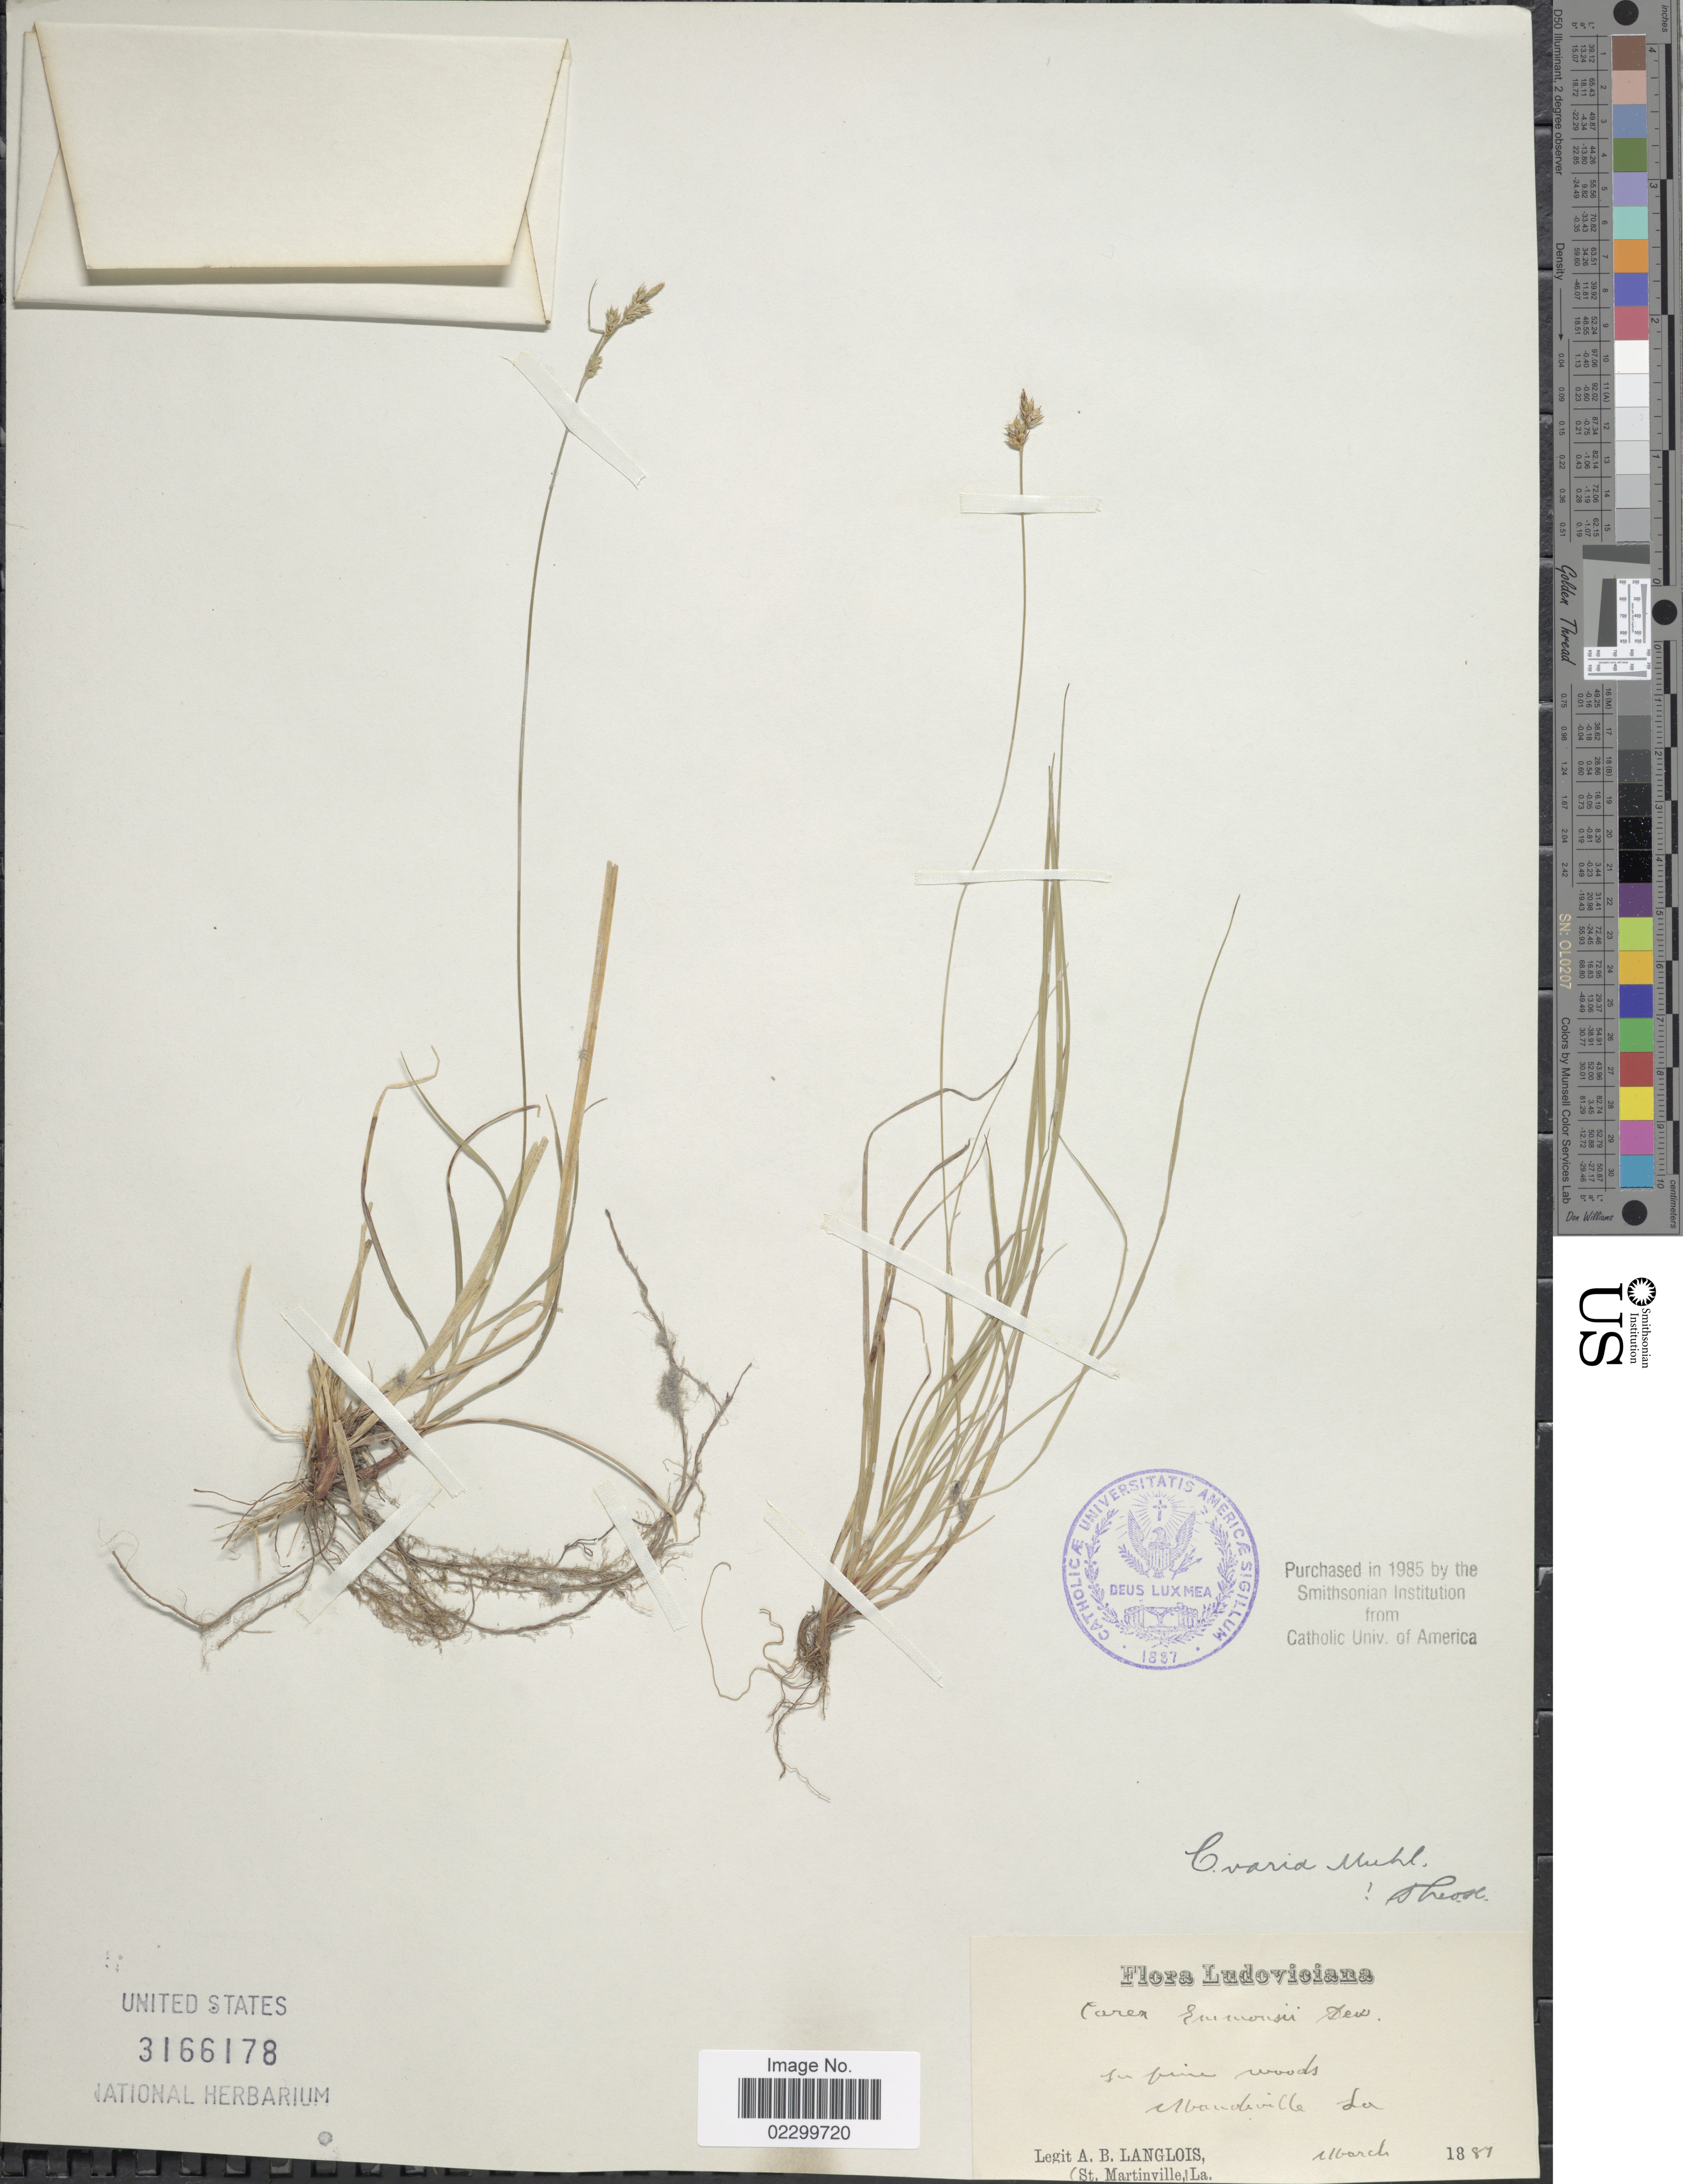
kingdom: Plantae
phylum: Tracheophyta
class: Liliopsida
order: Poales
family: Cyperaceae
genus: Carex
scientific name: Carex albicans var. albicans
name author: Willd. ex Spreng.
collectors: A. Langlois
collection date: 1887-03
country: United States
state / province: Louisiana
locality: In pine woods, Mandeville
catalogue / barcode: US 3166178